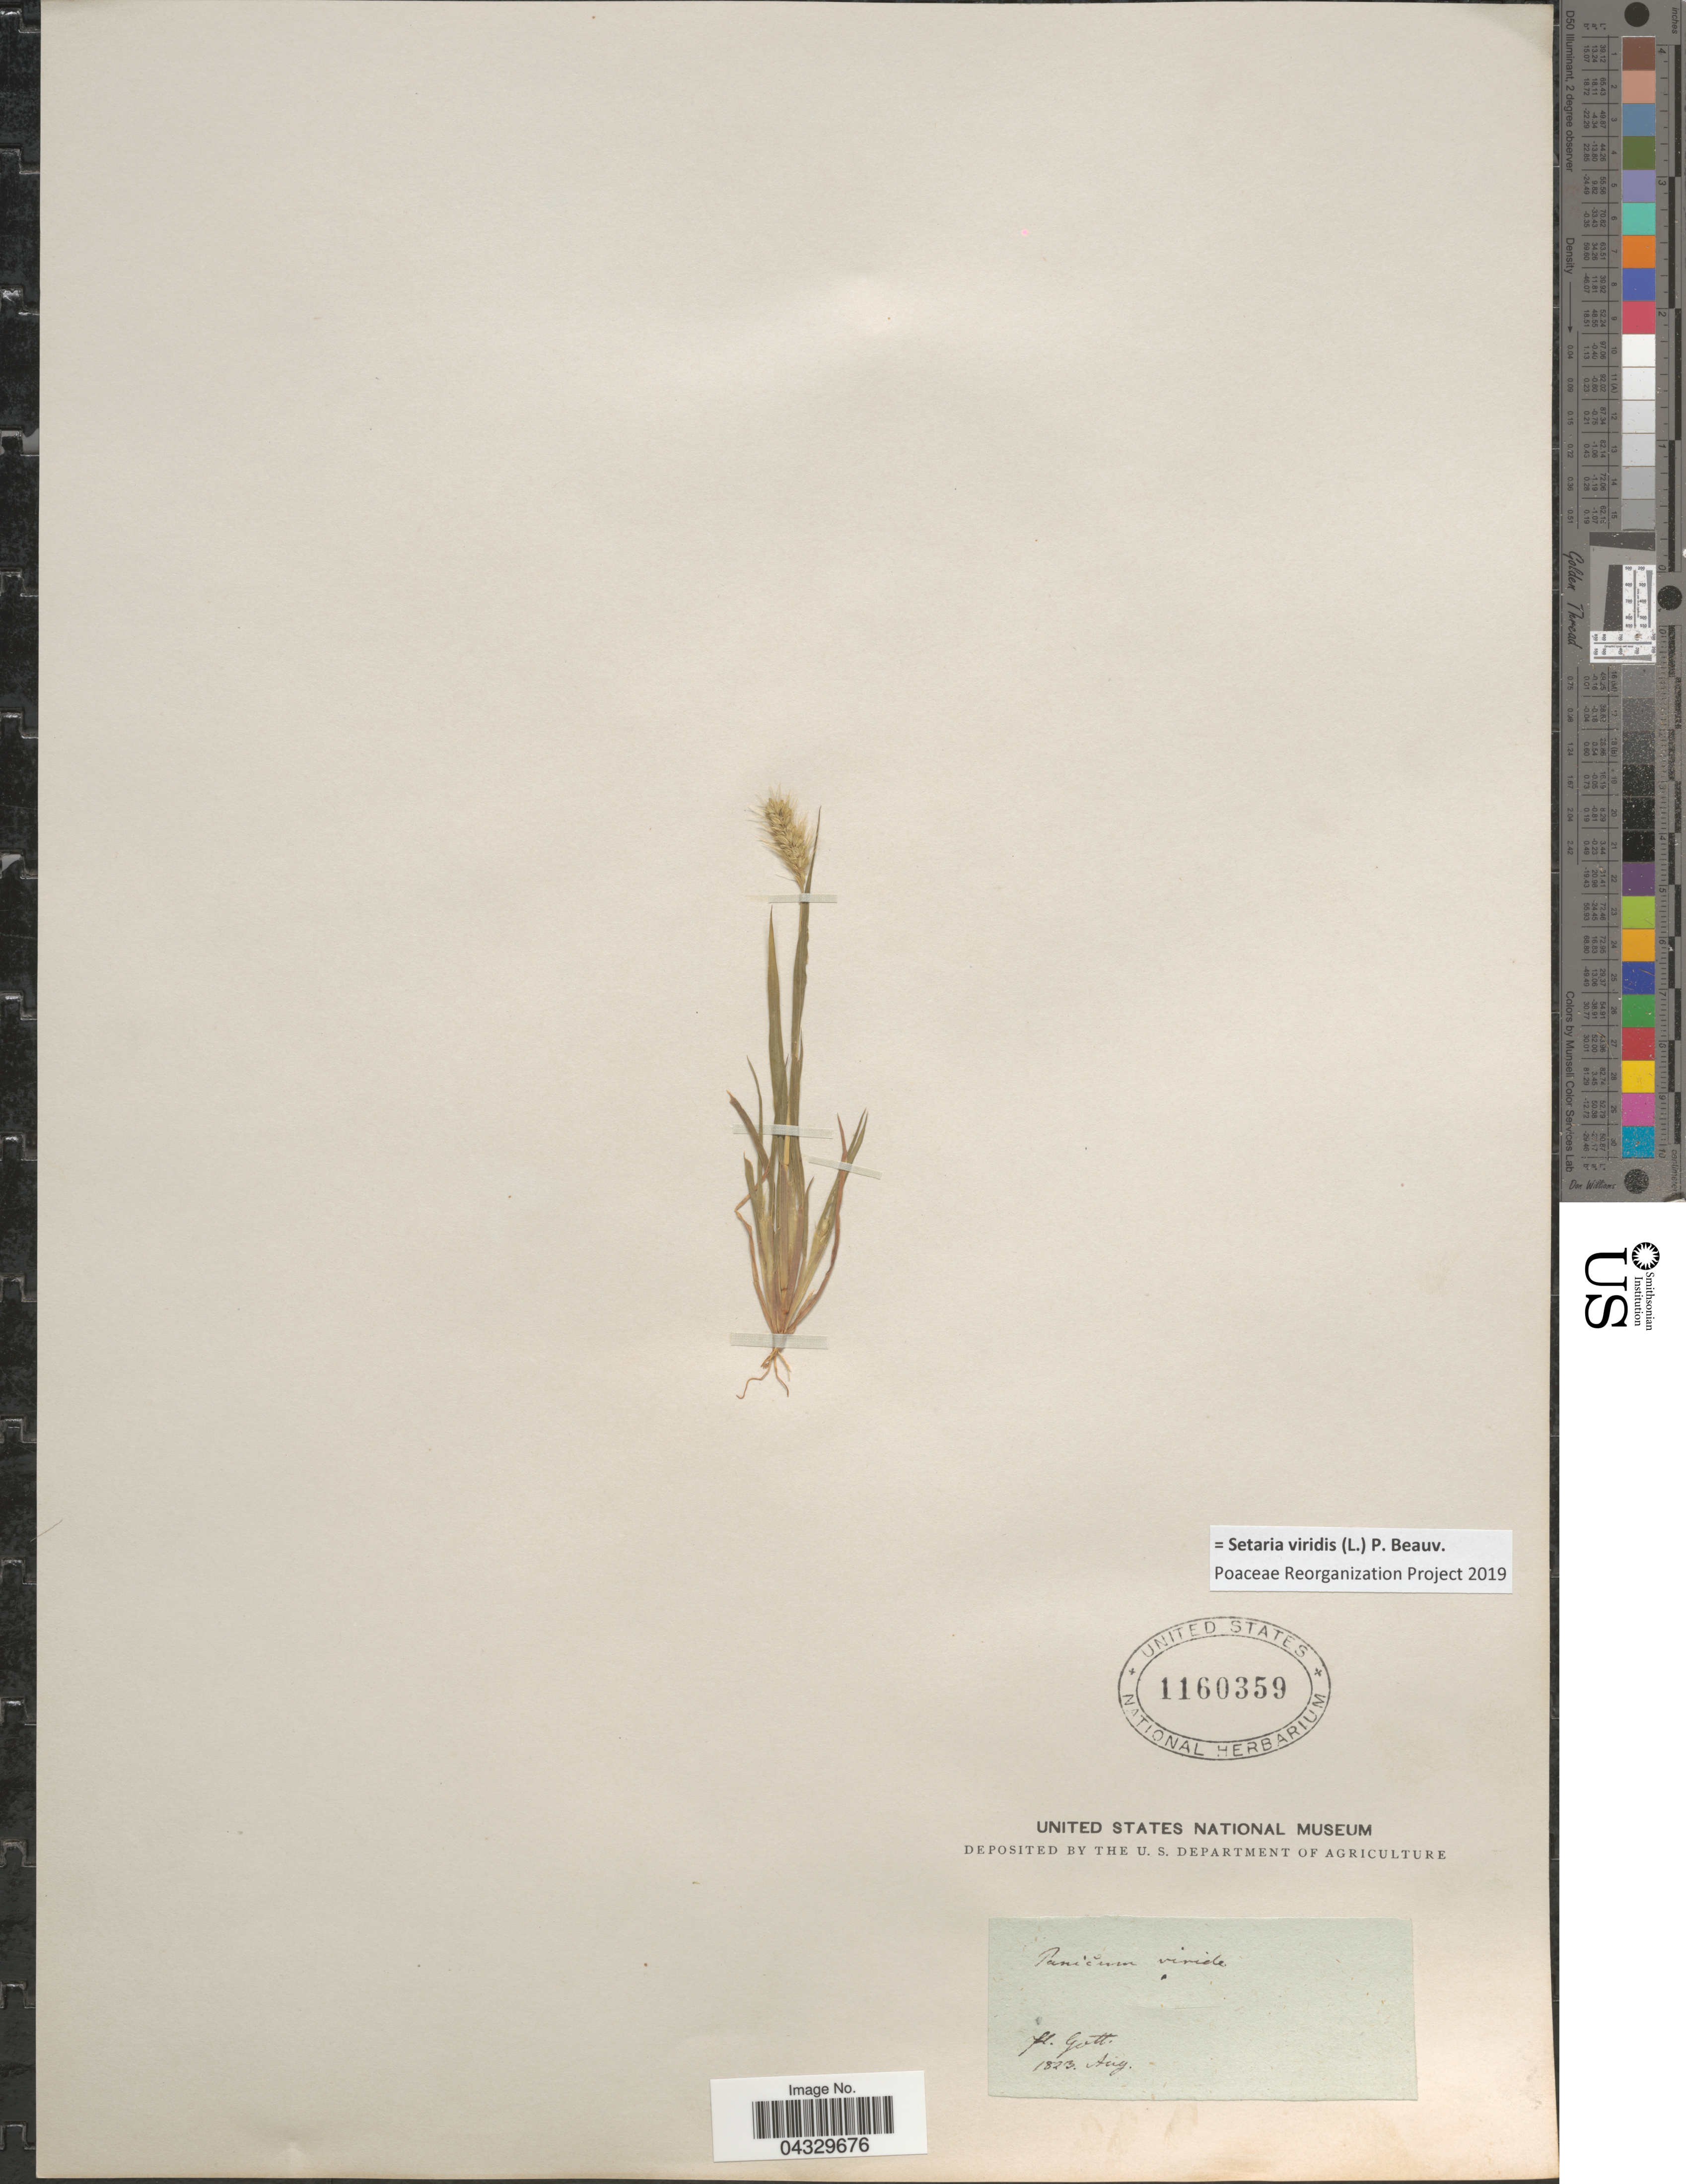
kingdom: Plantae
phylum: Tracheophyta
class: Liliopsida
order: Poales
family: Poaceae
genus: Setaria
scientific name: Setaria viridis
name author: (L.) P. Beauv.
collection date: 1823-08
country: Sweden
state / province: Gotland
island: Gotland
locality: Gott.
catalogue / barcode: US 1160359